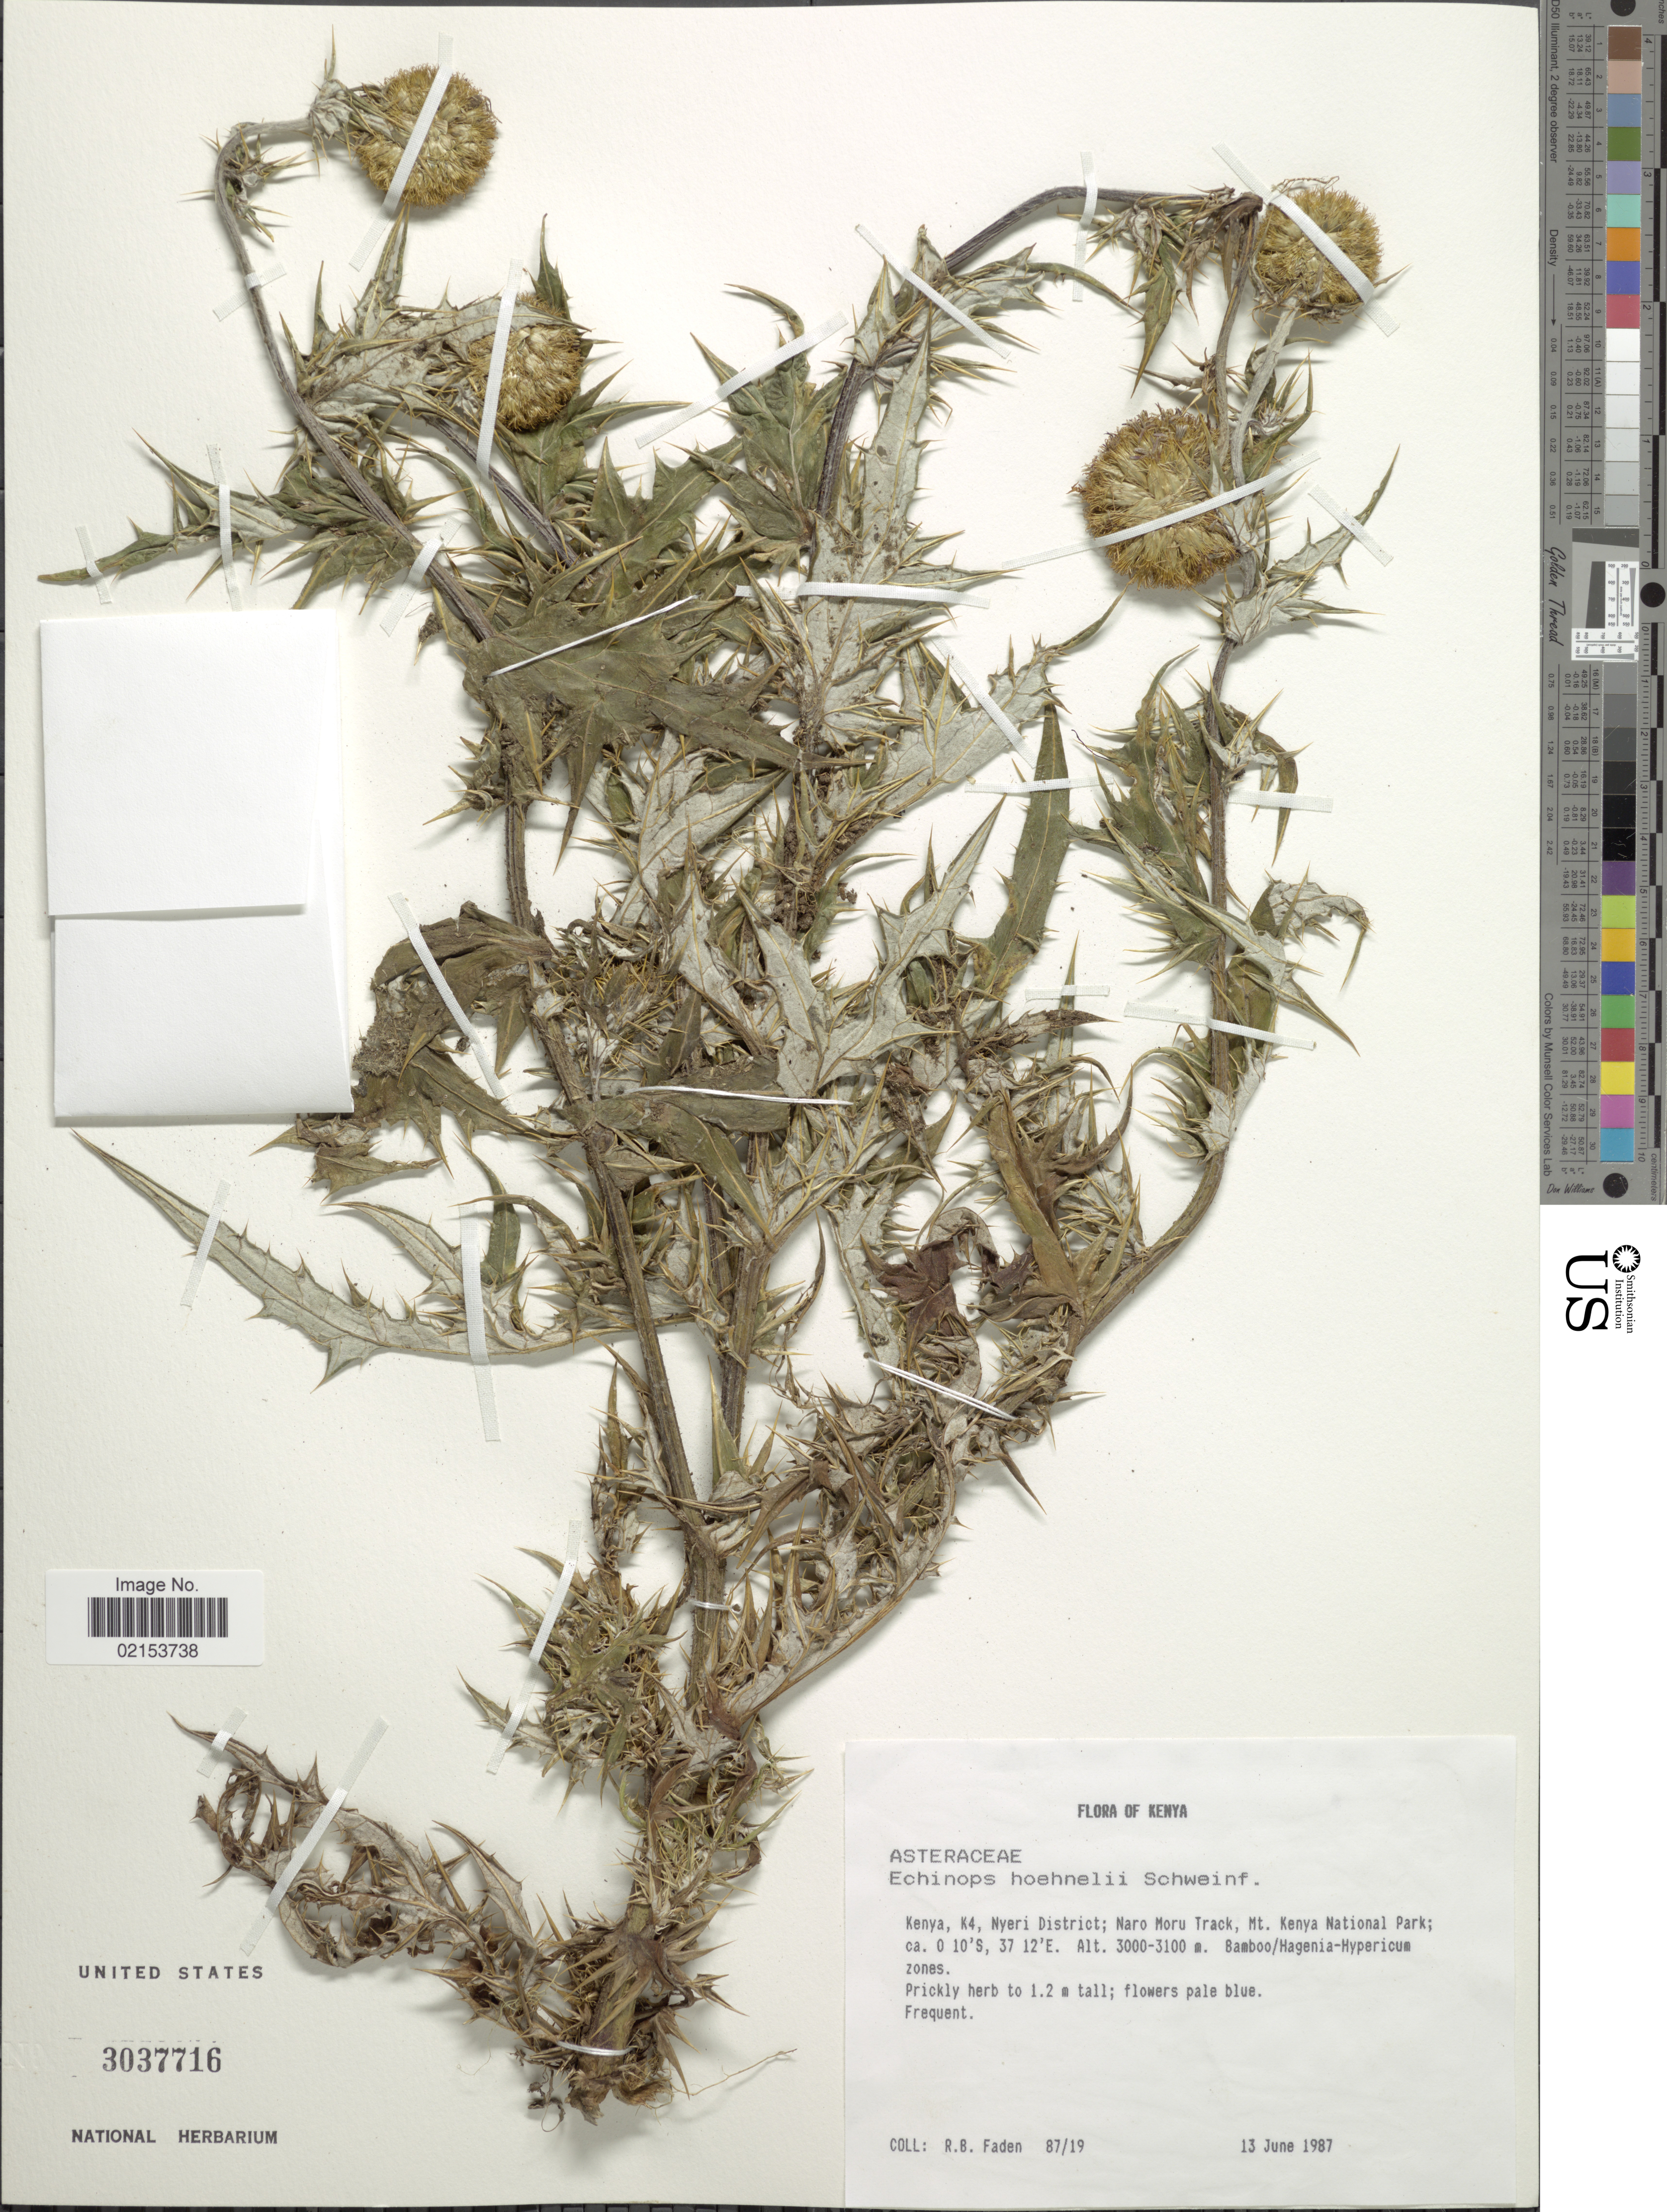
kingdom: Plantae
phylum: Tracheophyta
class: Magnoliopsida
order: Asterales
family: Asteraceae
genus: Echinops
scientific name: Echinops hoehnelli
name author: Schweinf.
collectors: R. B. Faden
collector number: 87/19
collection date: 1987-06-13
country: Kenya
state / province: Nyeri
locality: K4, Naro Moru Track, Mt. kenya National Park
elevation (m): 3000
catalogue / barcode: US 3037716